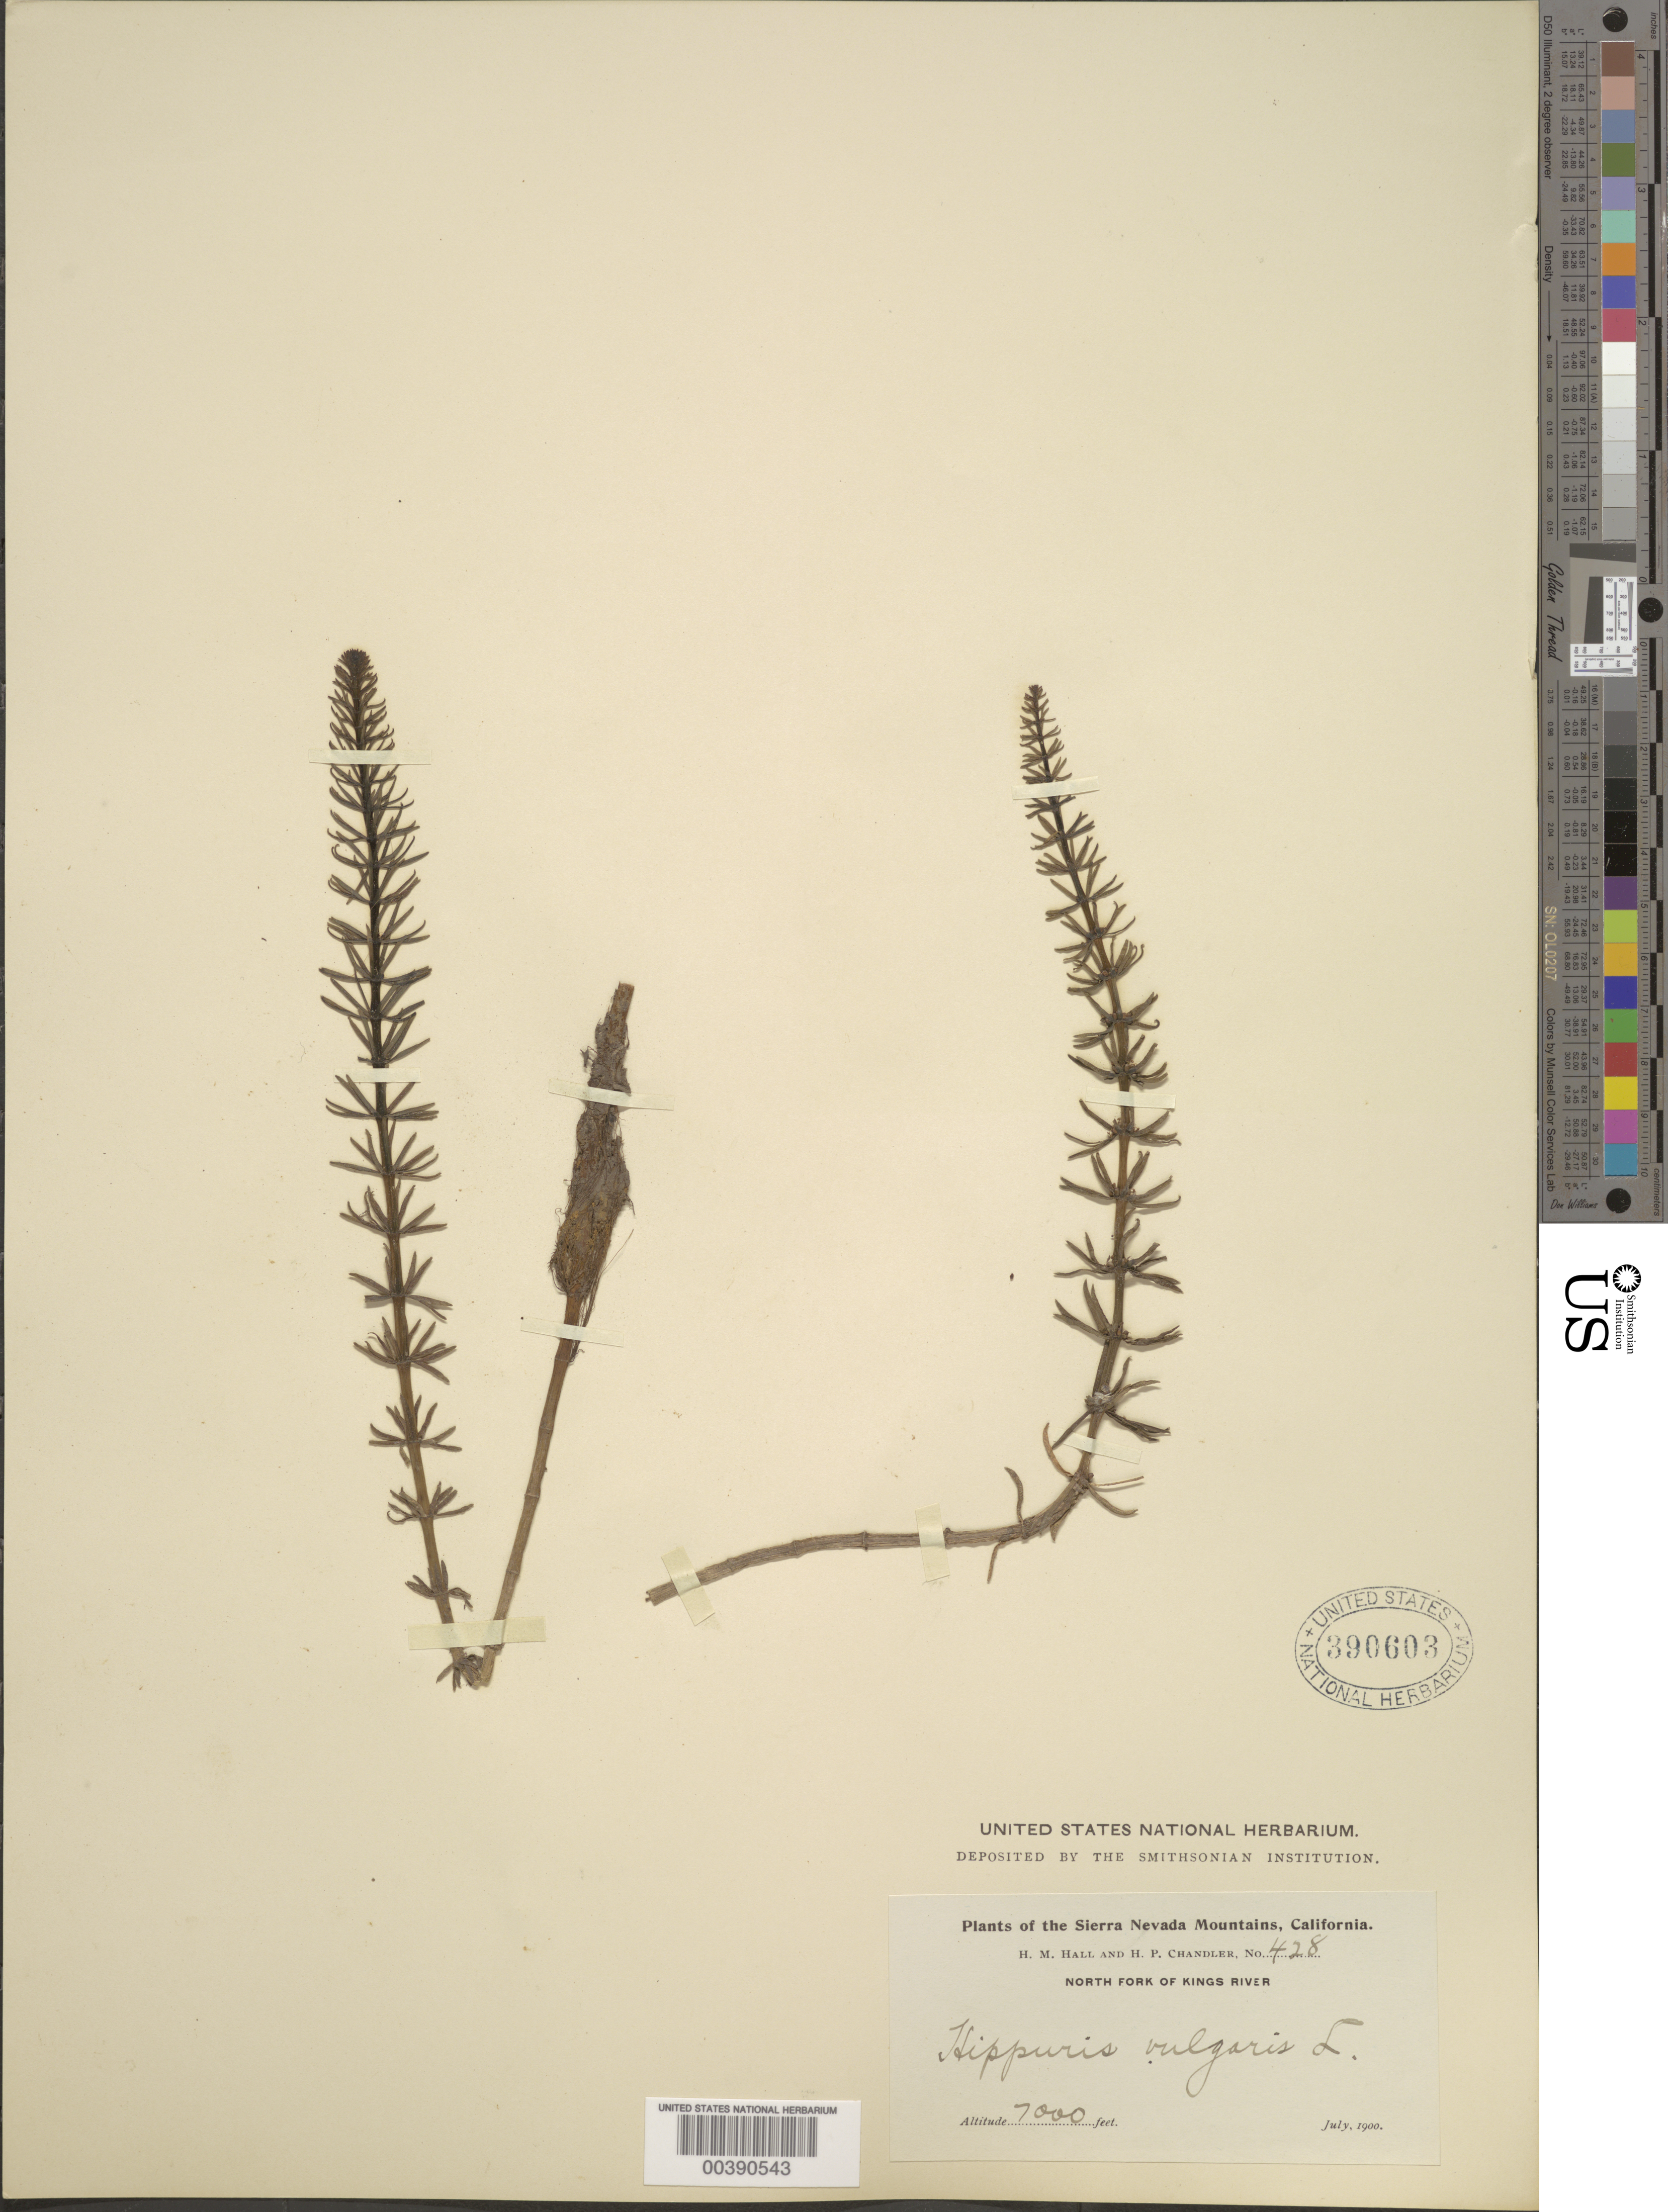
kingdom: Plantae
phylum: Tracheophyta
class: Magnoliopsida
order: Lamiales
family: Plantaginaceae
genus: Hippuris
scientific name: Hippuris vulgaris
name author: L.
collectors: H. M. Hall & H. Chandler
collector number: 428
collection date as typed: Jul 1900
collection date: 1900-07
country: United States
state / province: California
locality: Sierra nevada mts., n fork of kings river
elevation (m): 2134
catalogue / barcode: US 390603